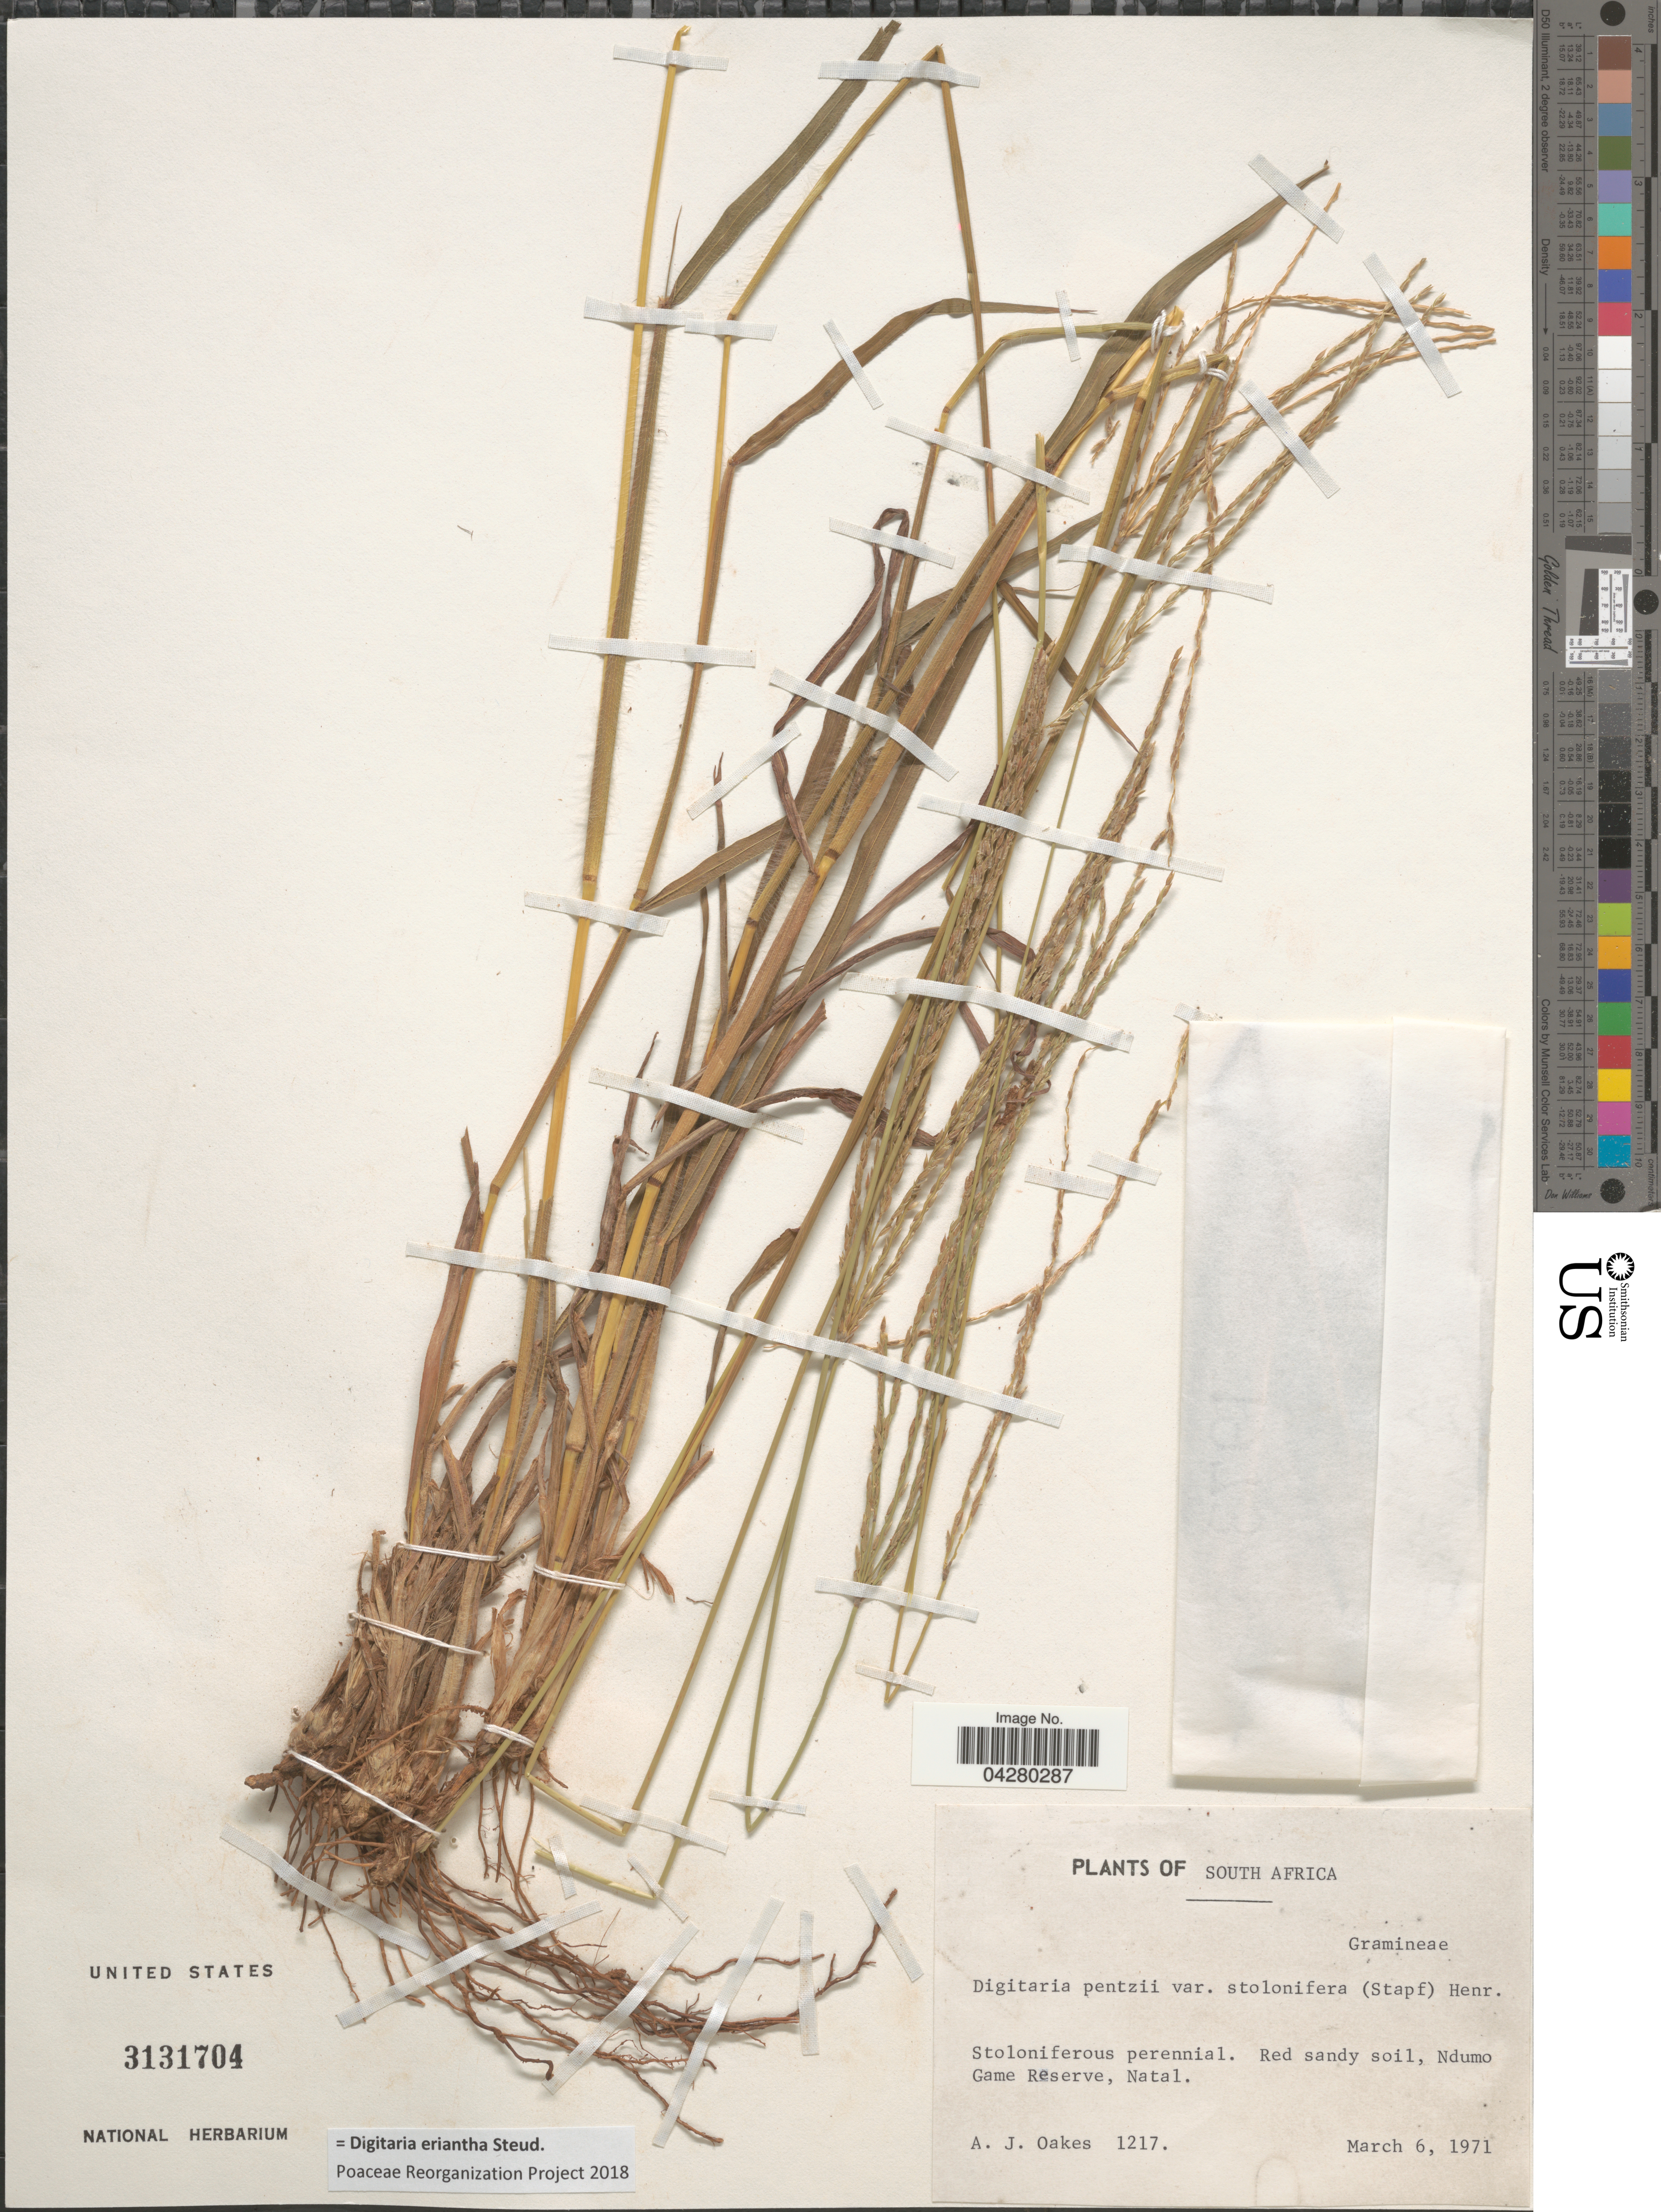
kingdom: Plantae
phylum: Tracheophyta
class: Liliopsida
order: Poales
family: Poaceae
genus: Digitaria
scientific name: Digitaria eriantha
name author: Steud.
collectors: A. Oakes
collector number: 1217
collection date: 1971-03-06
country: South Africa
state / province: KwaZulu-Natal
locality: Red sandy soil, Ndumo Game Reserve, Natal.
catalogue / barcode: US 3131704